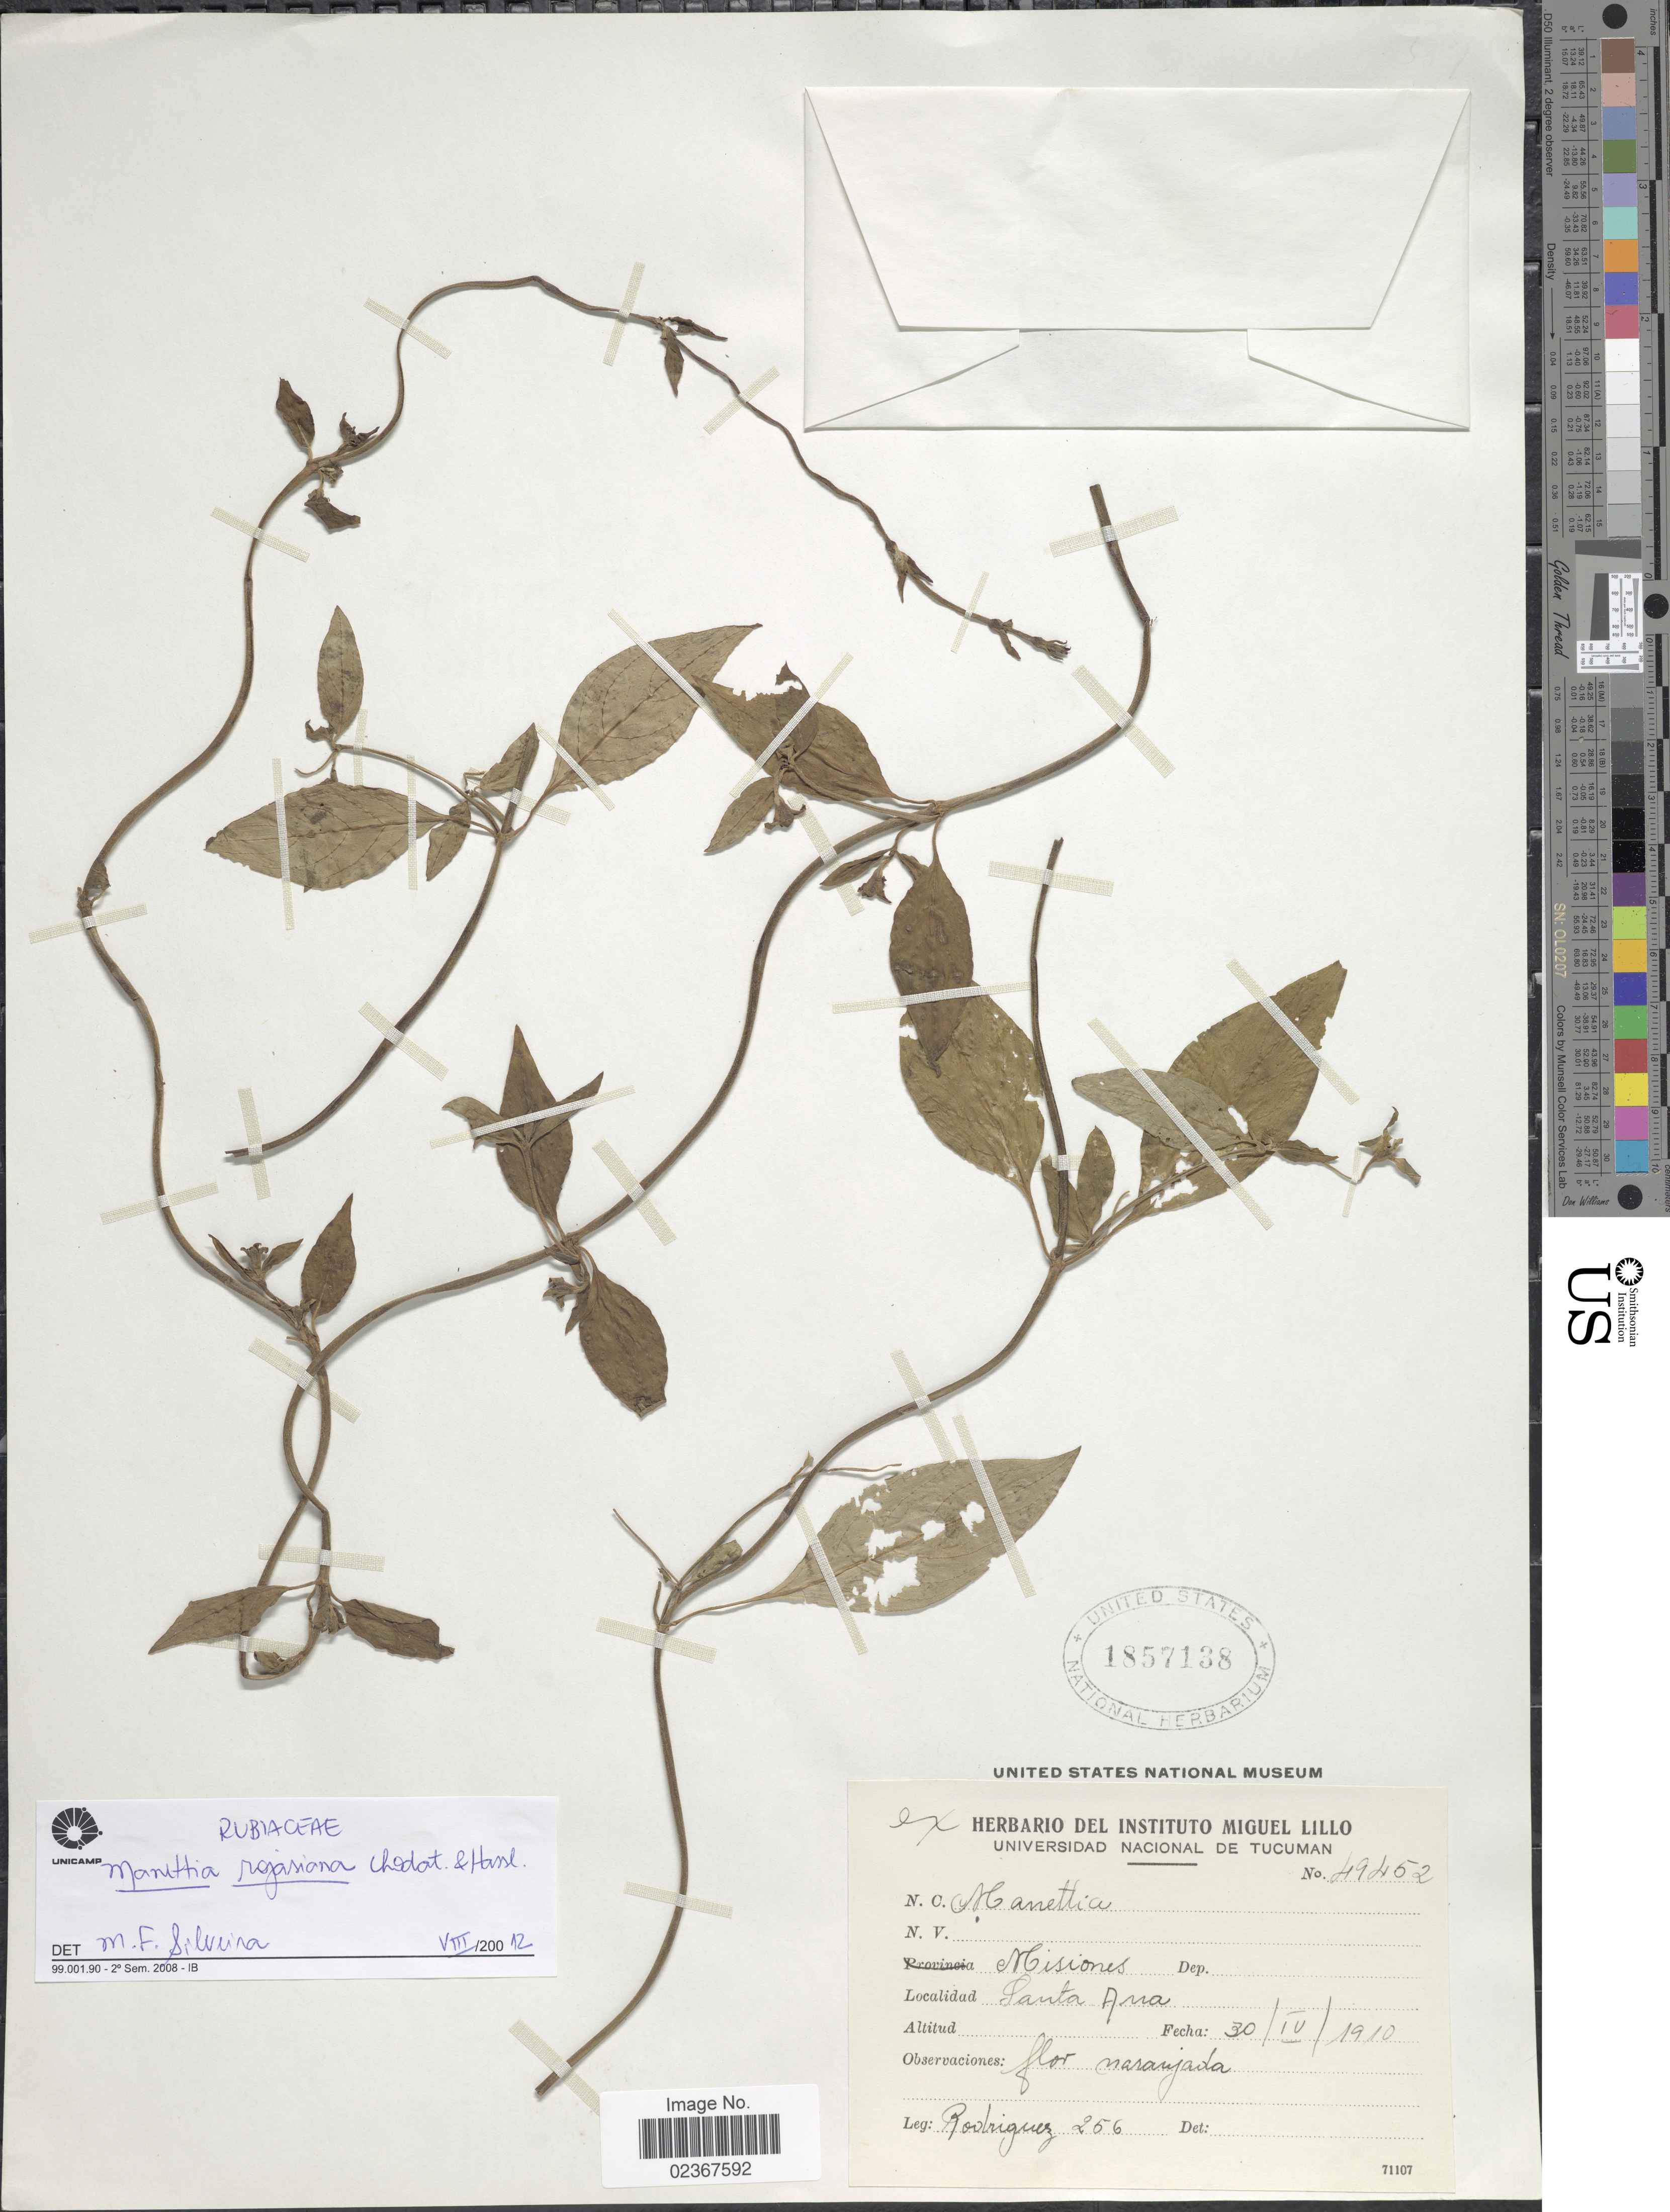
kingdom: Plantae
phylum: Tracheophyta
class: Magnoliopsida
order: Gentianales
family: Rubiaceae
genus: Manettia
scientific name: Manettia rojasiana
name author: Chodat & Hassl.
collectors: Rodriguez, --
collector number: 256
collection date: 1910-04-30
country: Argentina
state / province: Misiones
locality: Santa Ana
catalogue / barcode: US 1857138